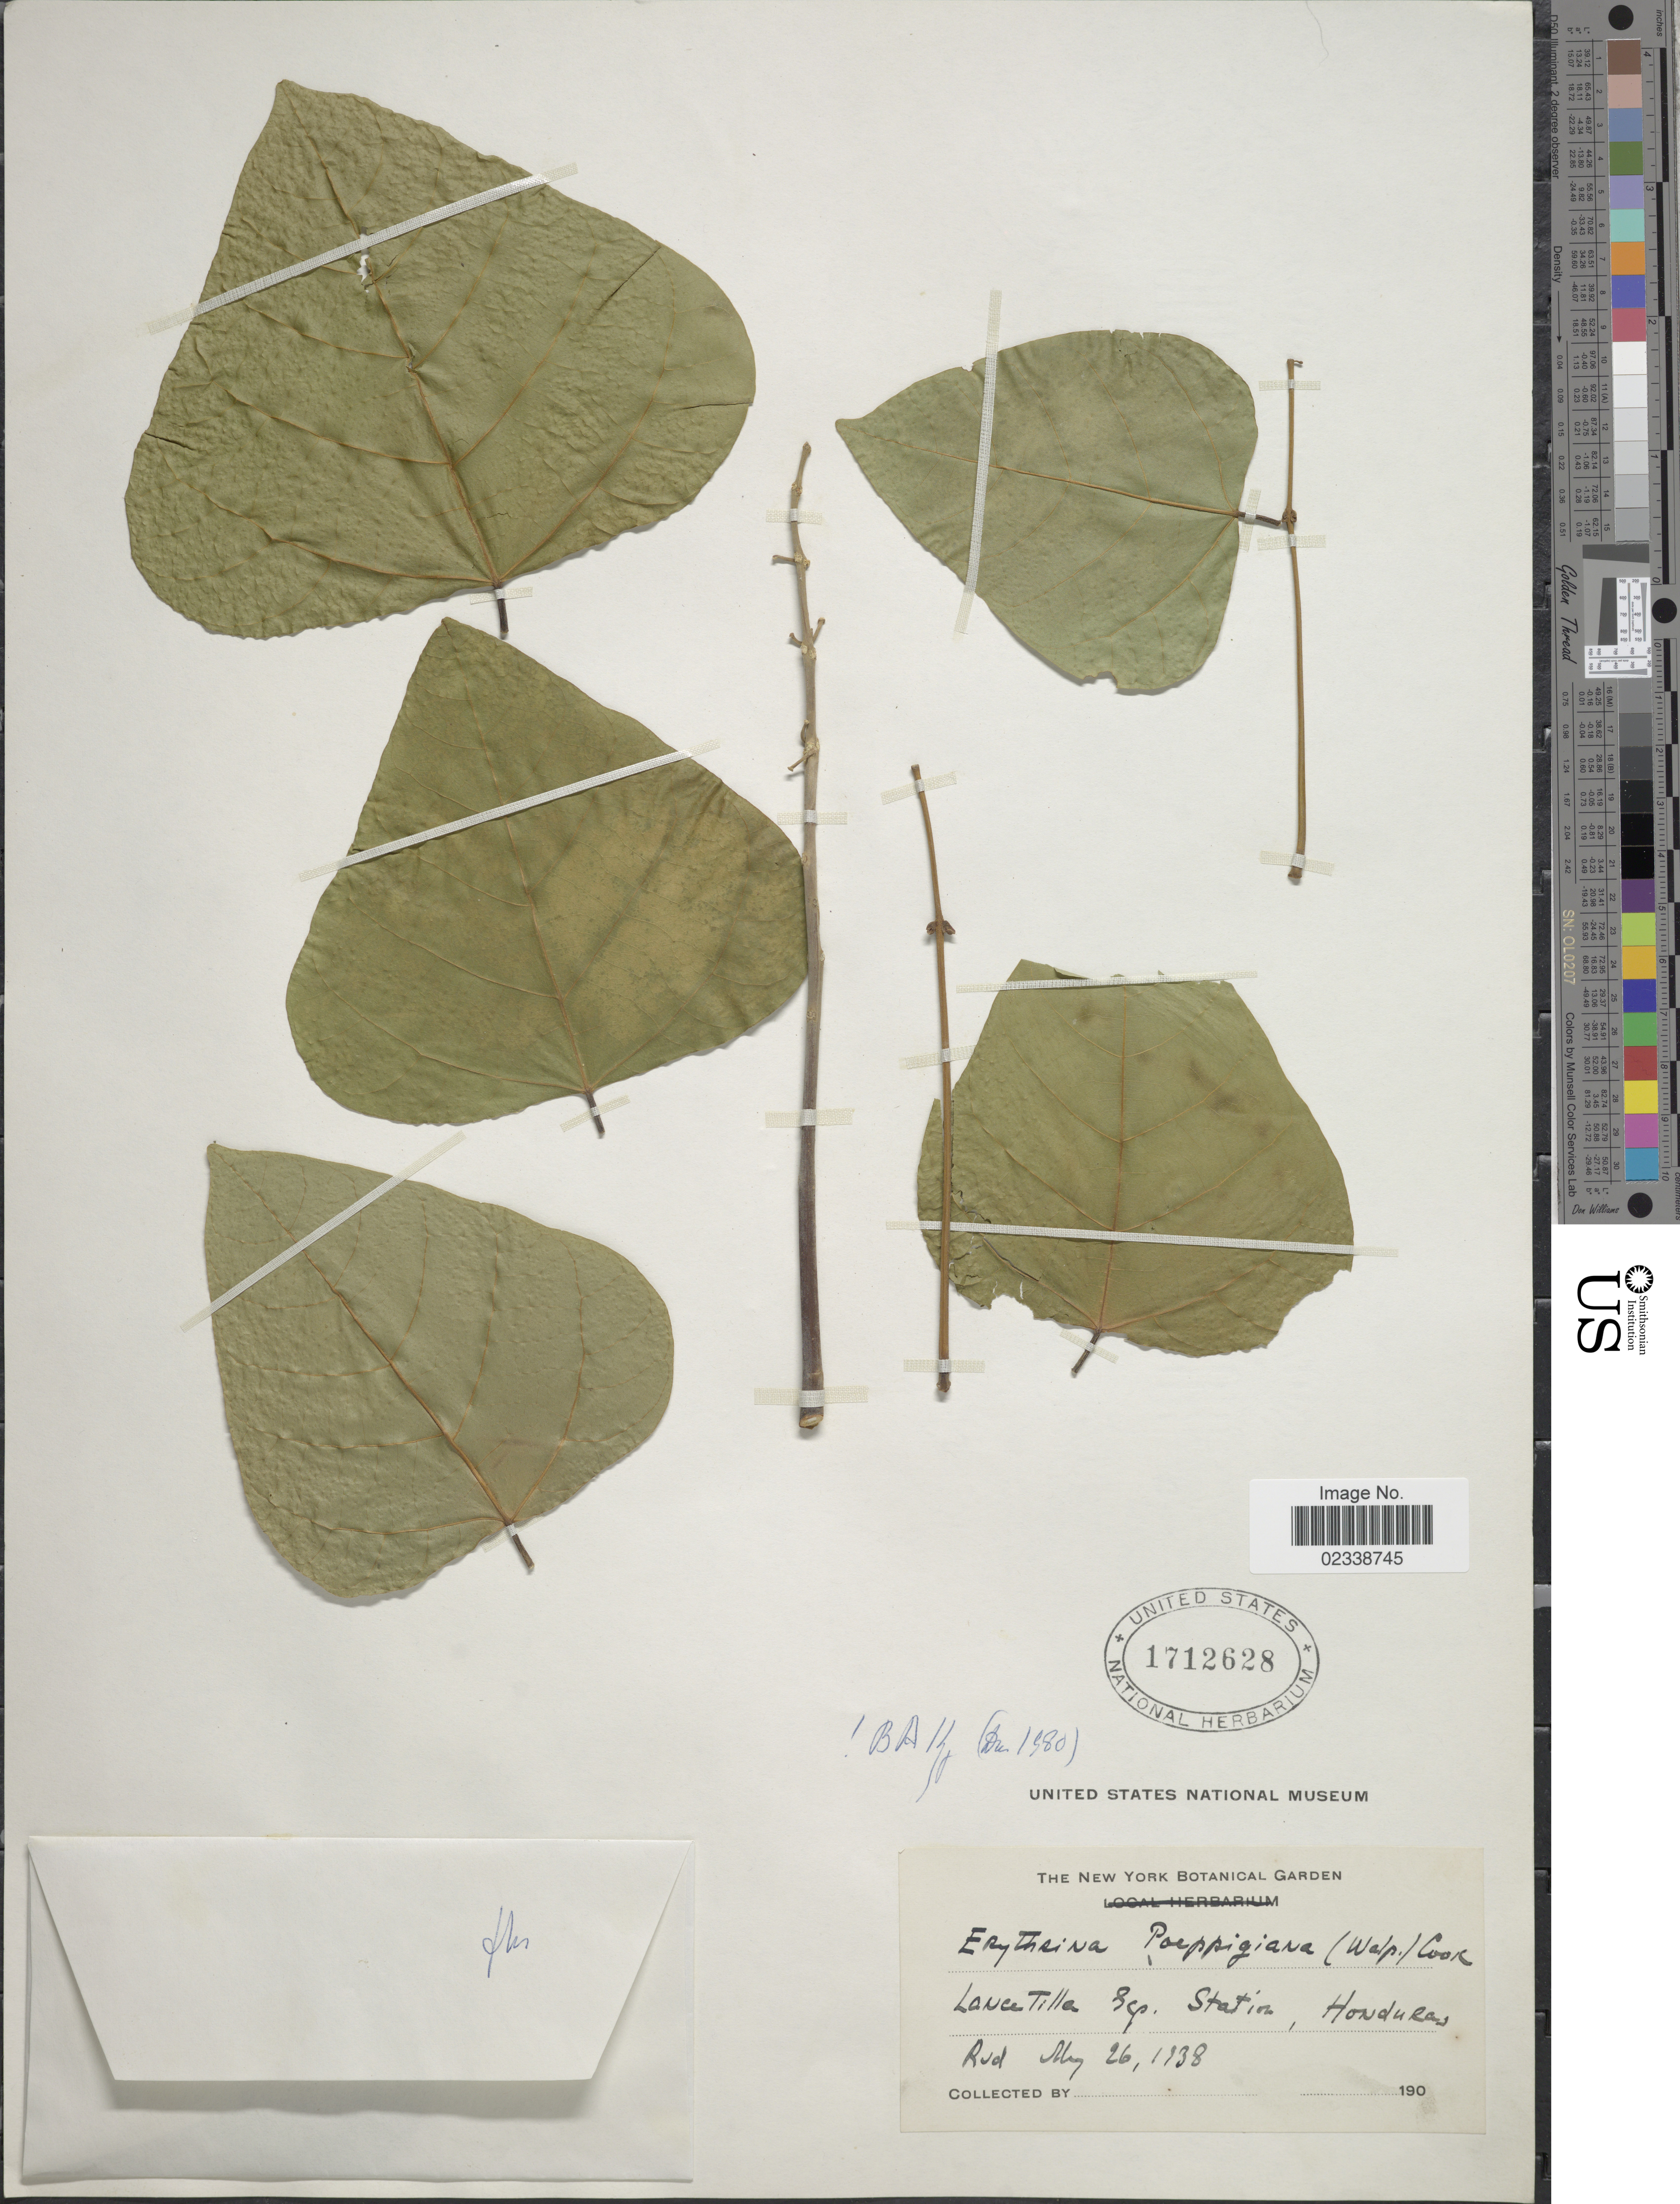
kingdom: Plantae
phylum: Tracheophyta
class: Magnoliopsida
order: Fabales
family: Fabaceae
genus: Erythrina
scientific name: Erythrina poeppigiana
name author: (Walp.) O.F. Cook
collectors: New York Botanical Gardens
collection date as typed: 190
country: Honduras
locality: Lancetilla & Scp. Station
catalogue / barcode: US 1712628